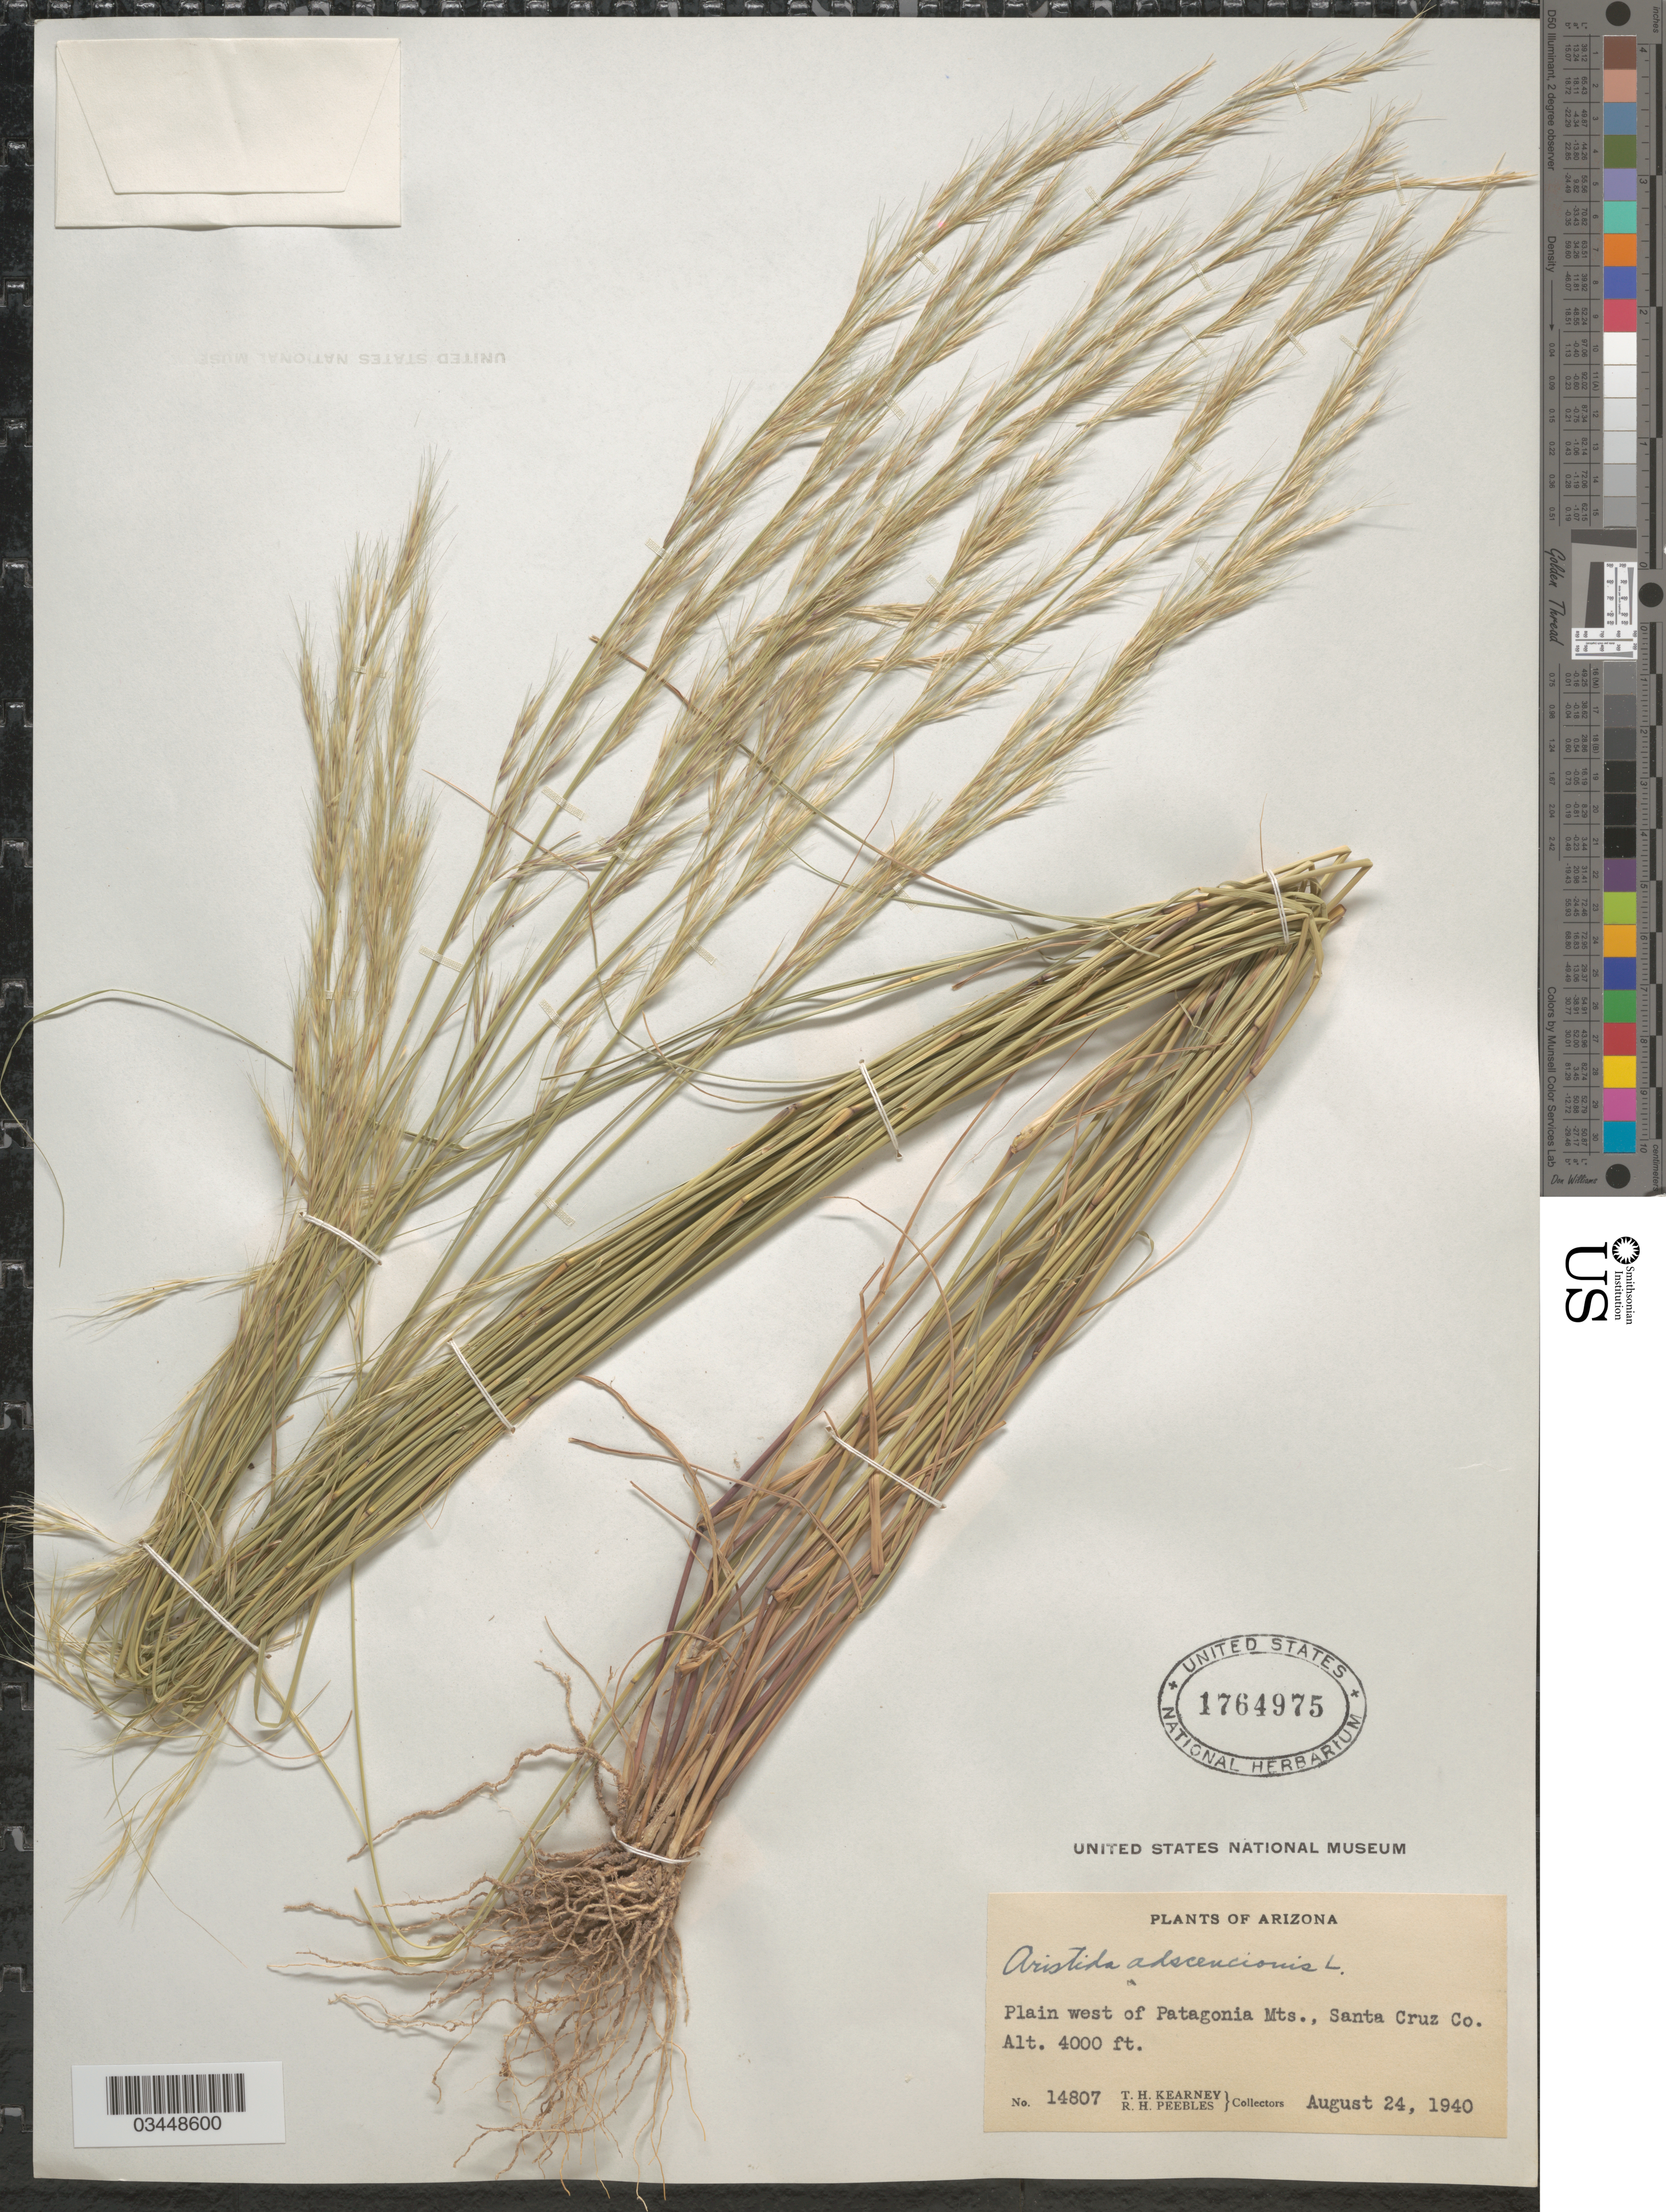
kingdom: Plantae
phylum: Tracheophyta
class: Liliopsida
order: Poales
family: Poaceae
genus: Aristida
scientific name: Aristida adscensionis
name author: L.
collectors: T. H. Kearney & R. H. Peebles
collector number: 14807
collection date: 1940-08-24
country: United States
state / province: Arizona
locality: Plain west of Patagonia Mts., Santa Cruz Co.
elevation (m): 1219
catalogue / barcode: US 1764975